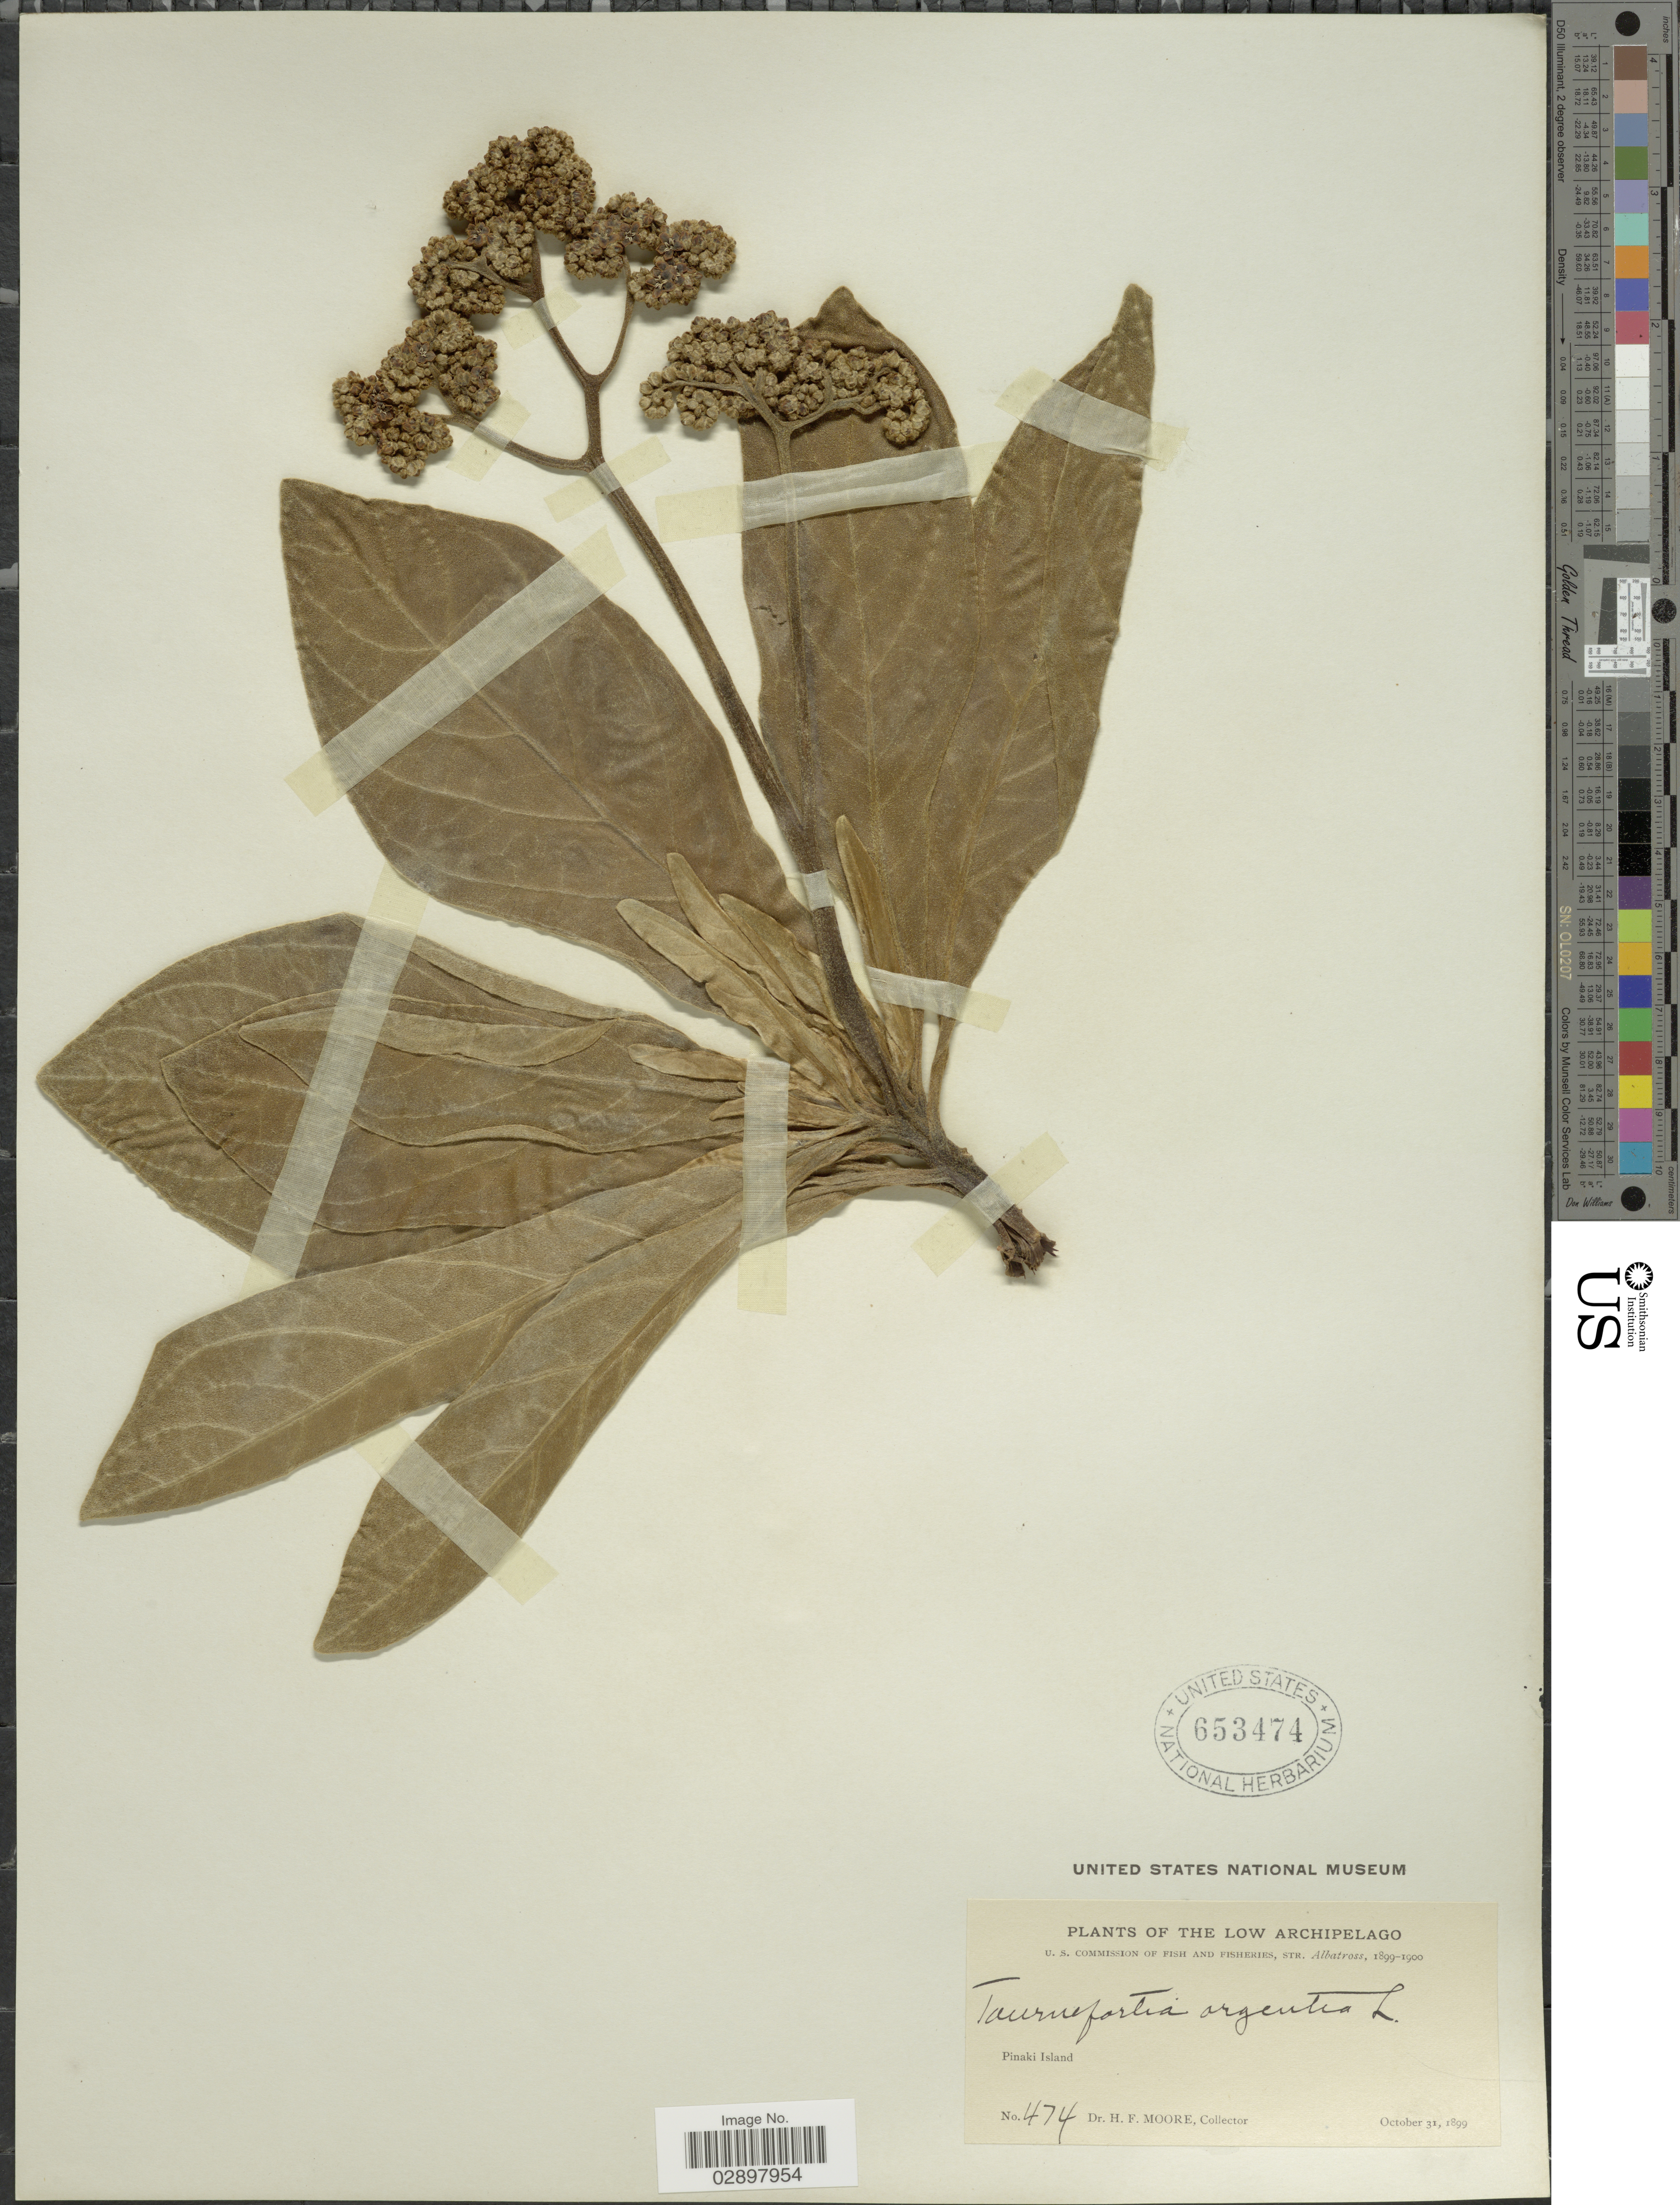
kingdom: Plantae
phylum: Tracheophyta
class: Magnoliopsida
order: Boraginales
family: Heliotropiaceae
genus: Heliotropium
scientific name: Heliotropium arboreum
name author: (Blanco) Mabberley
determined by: Wagner, W. L., (BOT), Smithsonian Institution - National Museum of Natural History (UNITED STATES)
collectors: H. F. Moore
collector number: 474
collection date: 1899-10-31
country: French Polynesia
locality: Low Archipelago. Pinaki Island.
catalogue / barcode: US 653474